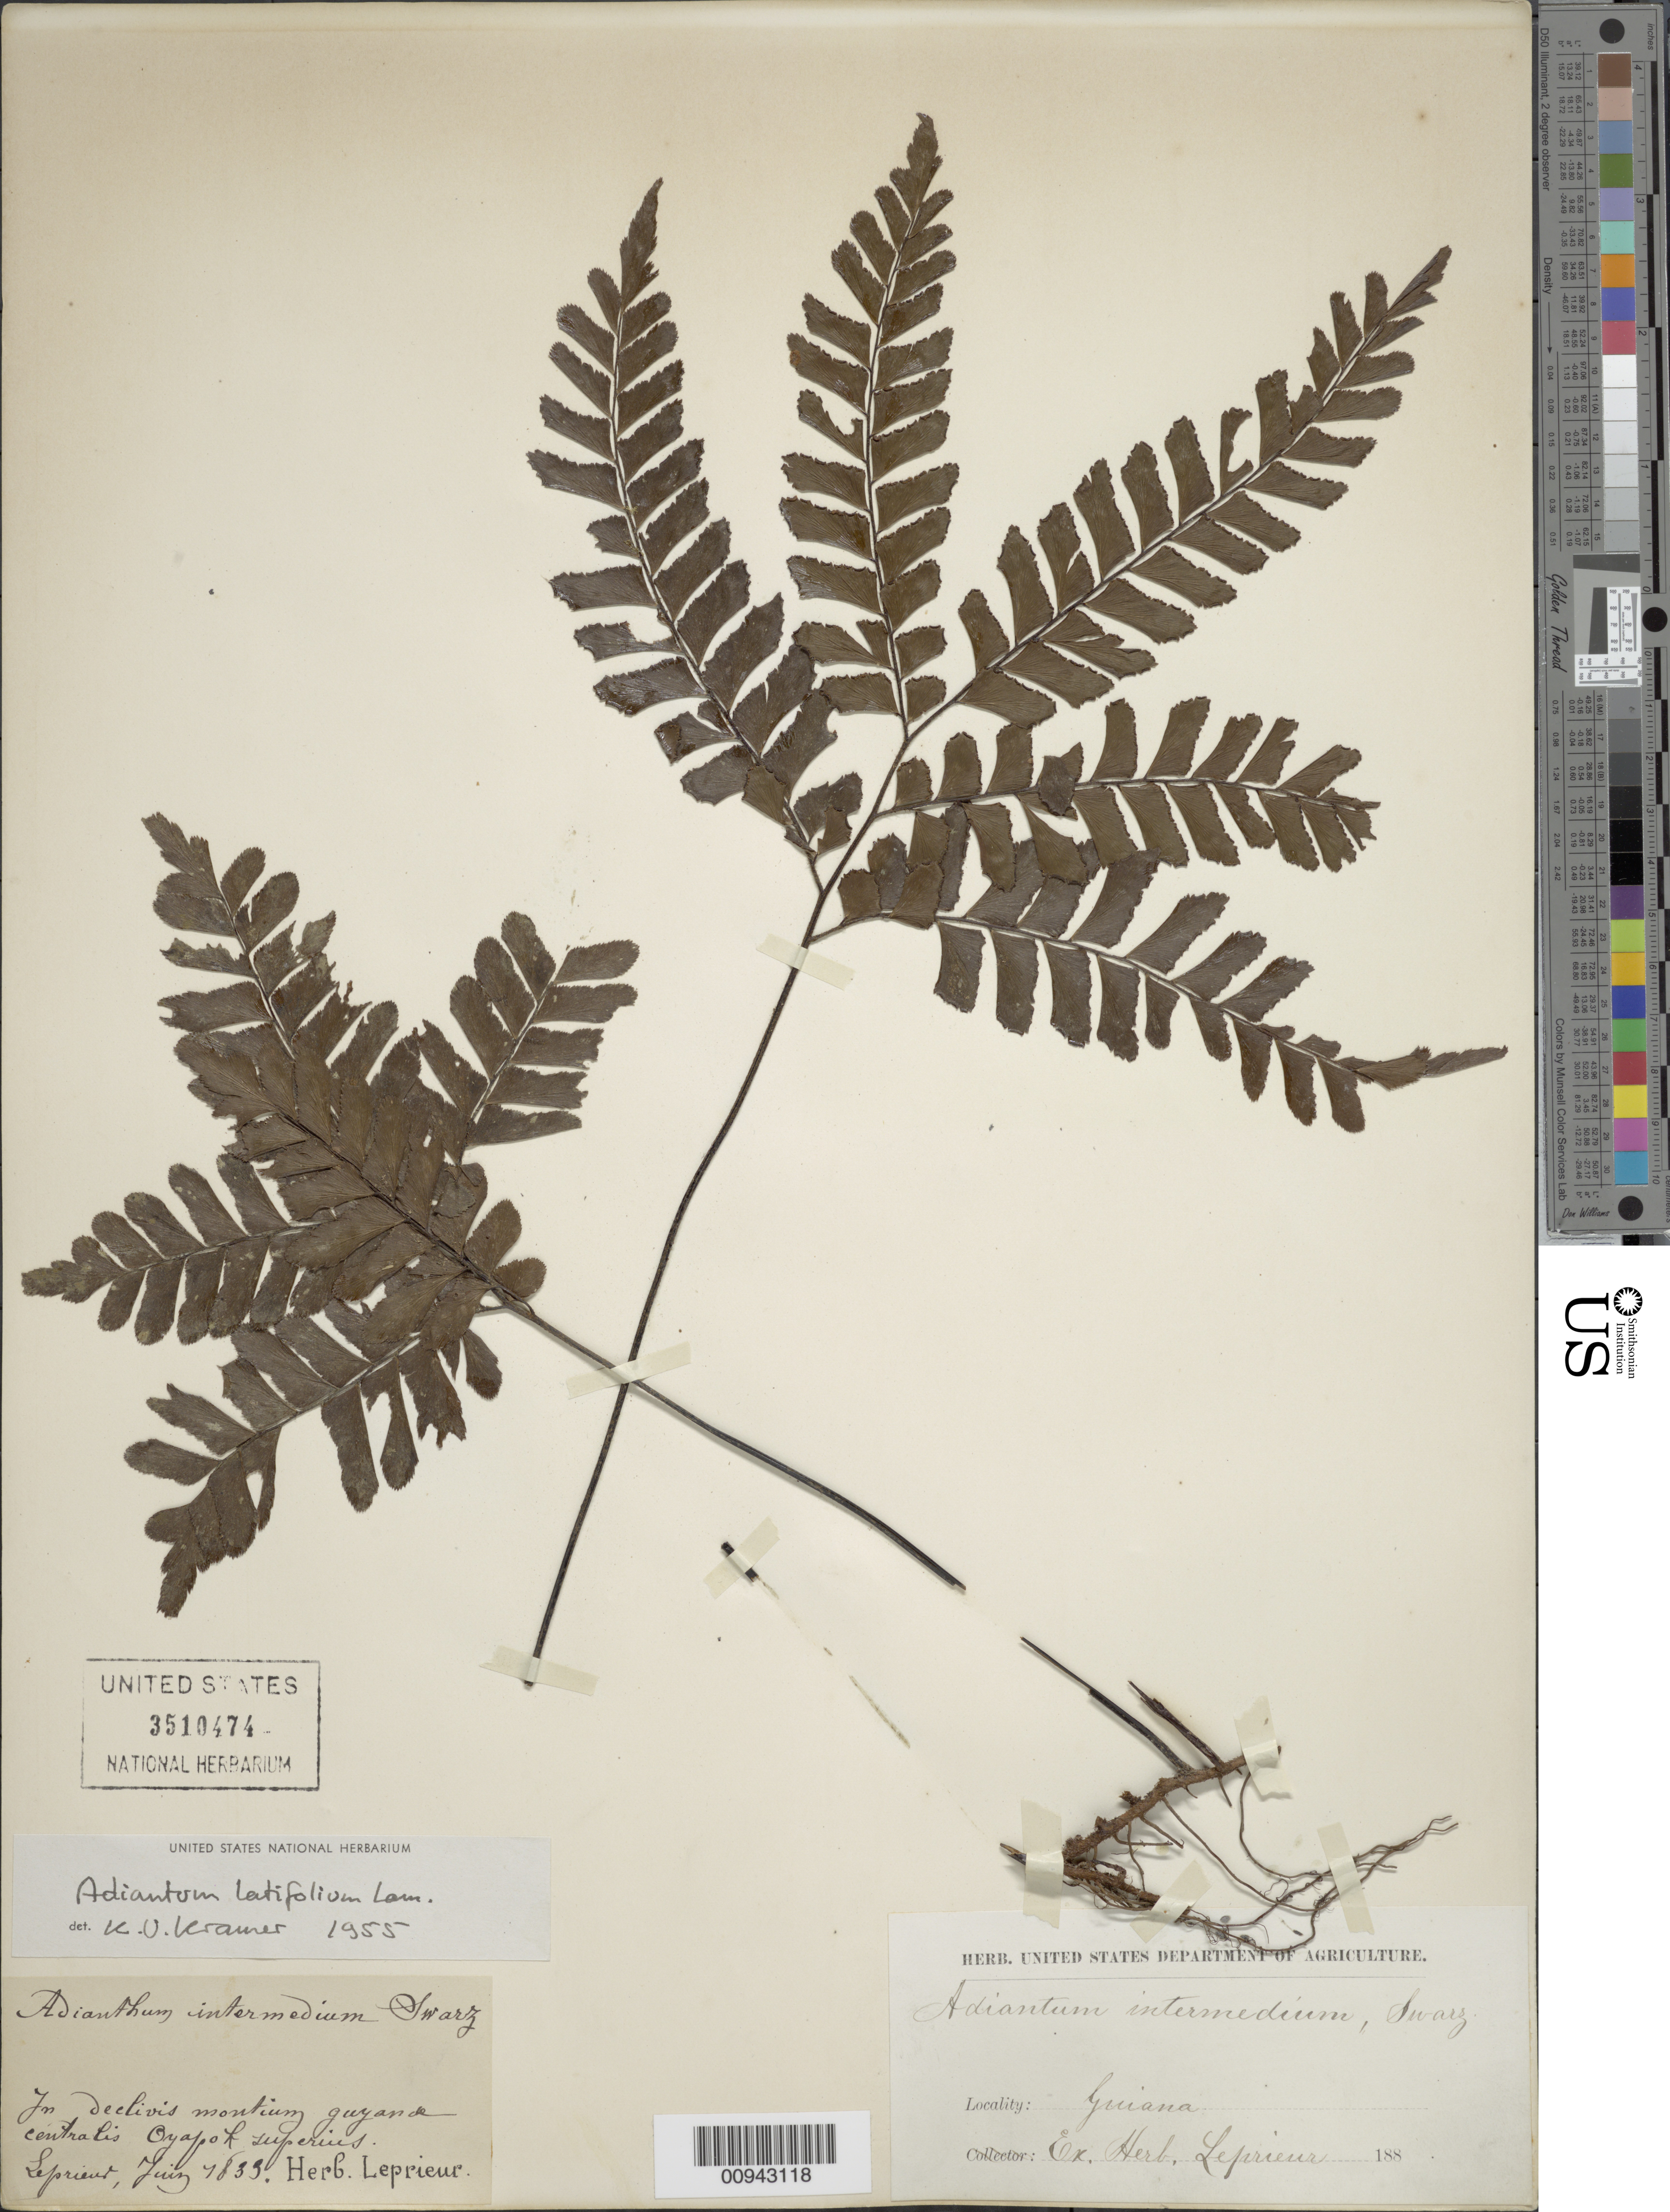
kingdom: Plantae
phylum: Tracheophyta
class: Polypodiopsida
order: Polypodiales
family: Pteridaceae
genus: Adiantum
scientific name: Adiantum latifolium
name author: Lam.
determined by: Kramer, K. U.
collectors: F. M. R. Leprieur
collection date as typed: June 1833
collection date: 1833-06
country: Guyana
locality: In declivis montinum Guyana contratis Oyapo R. superius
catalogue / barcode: US 3510474